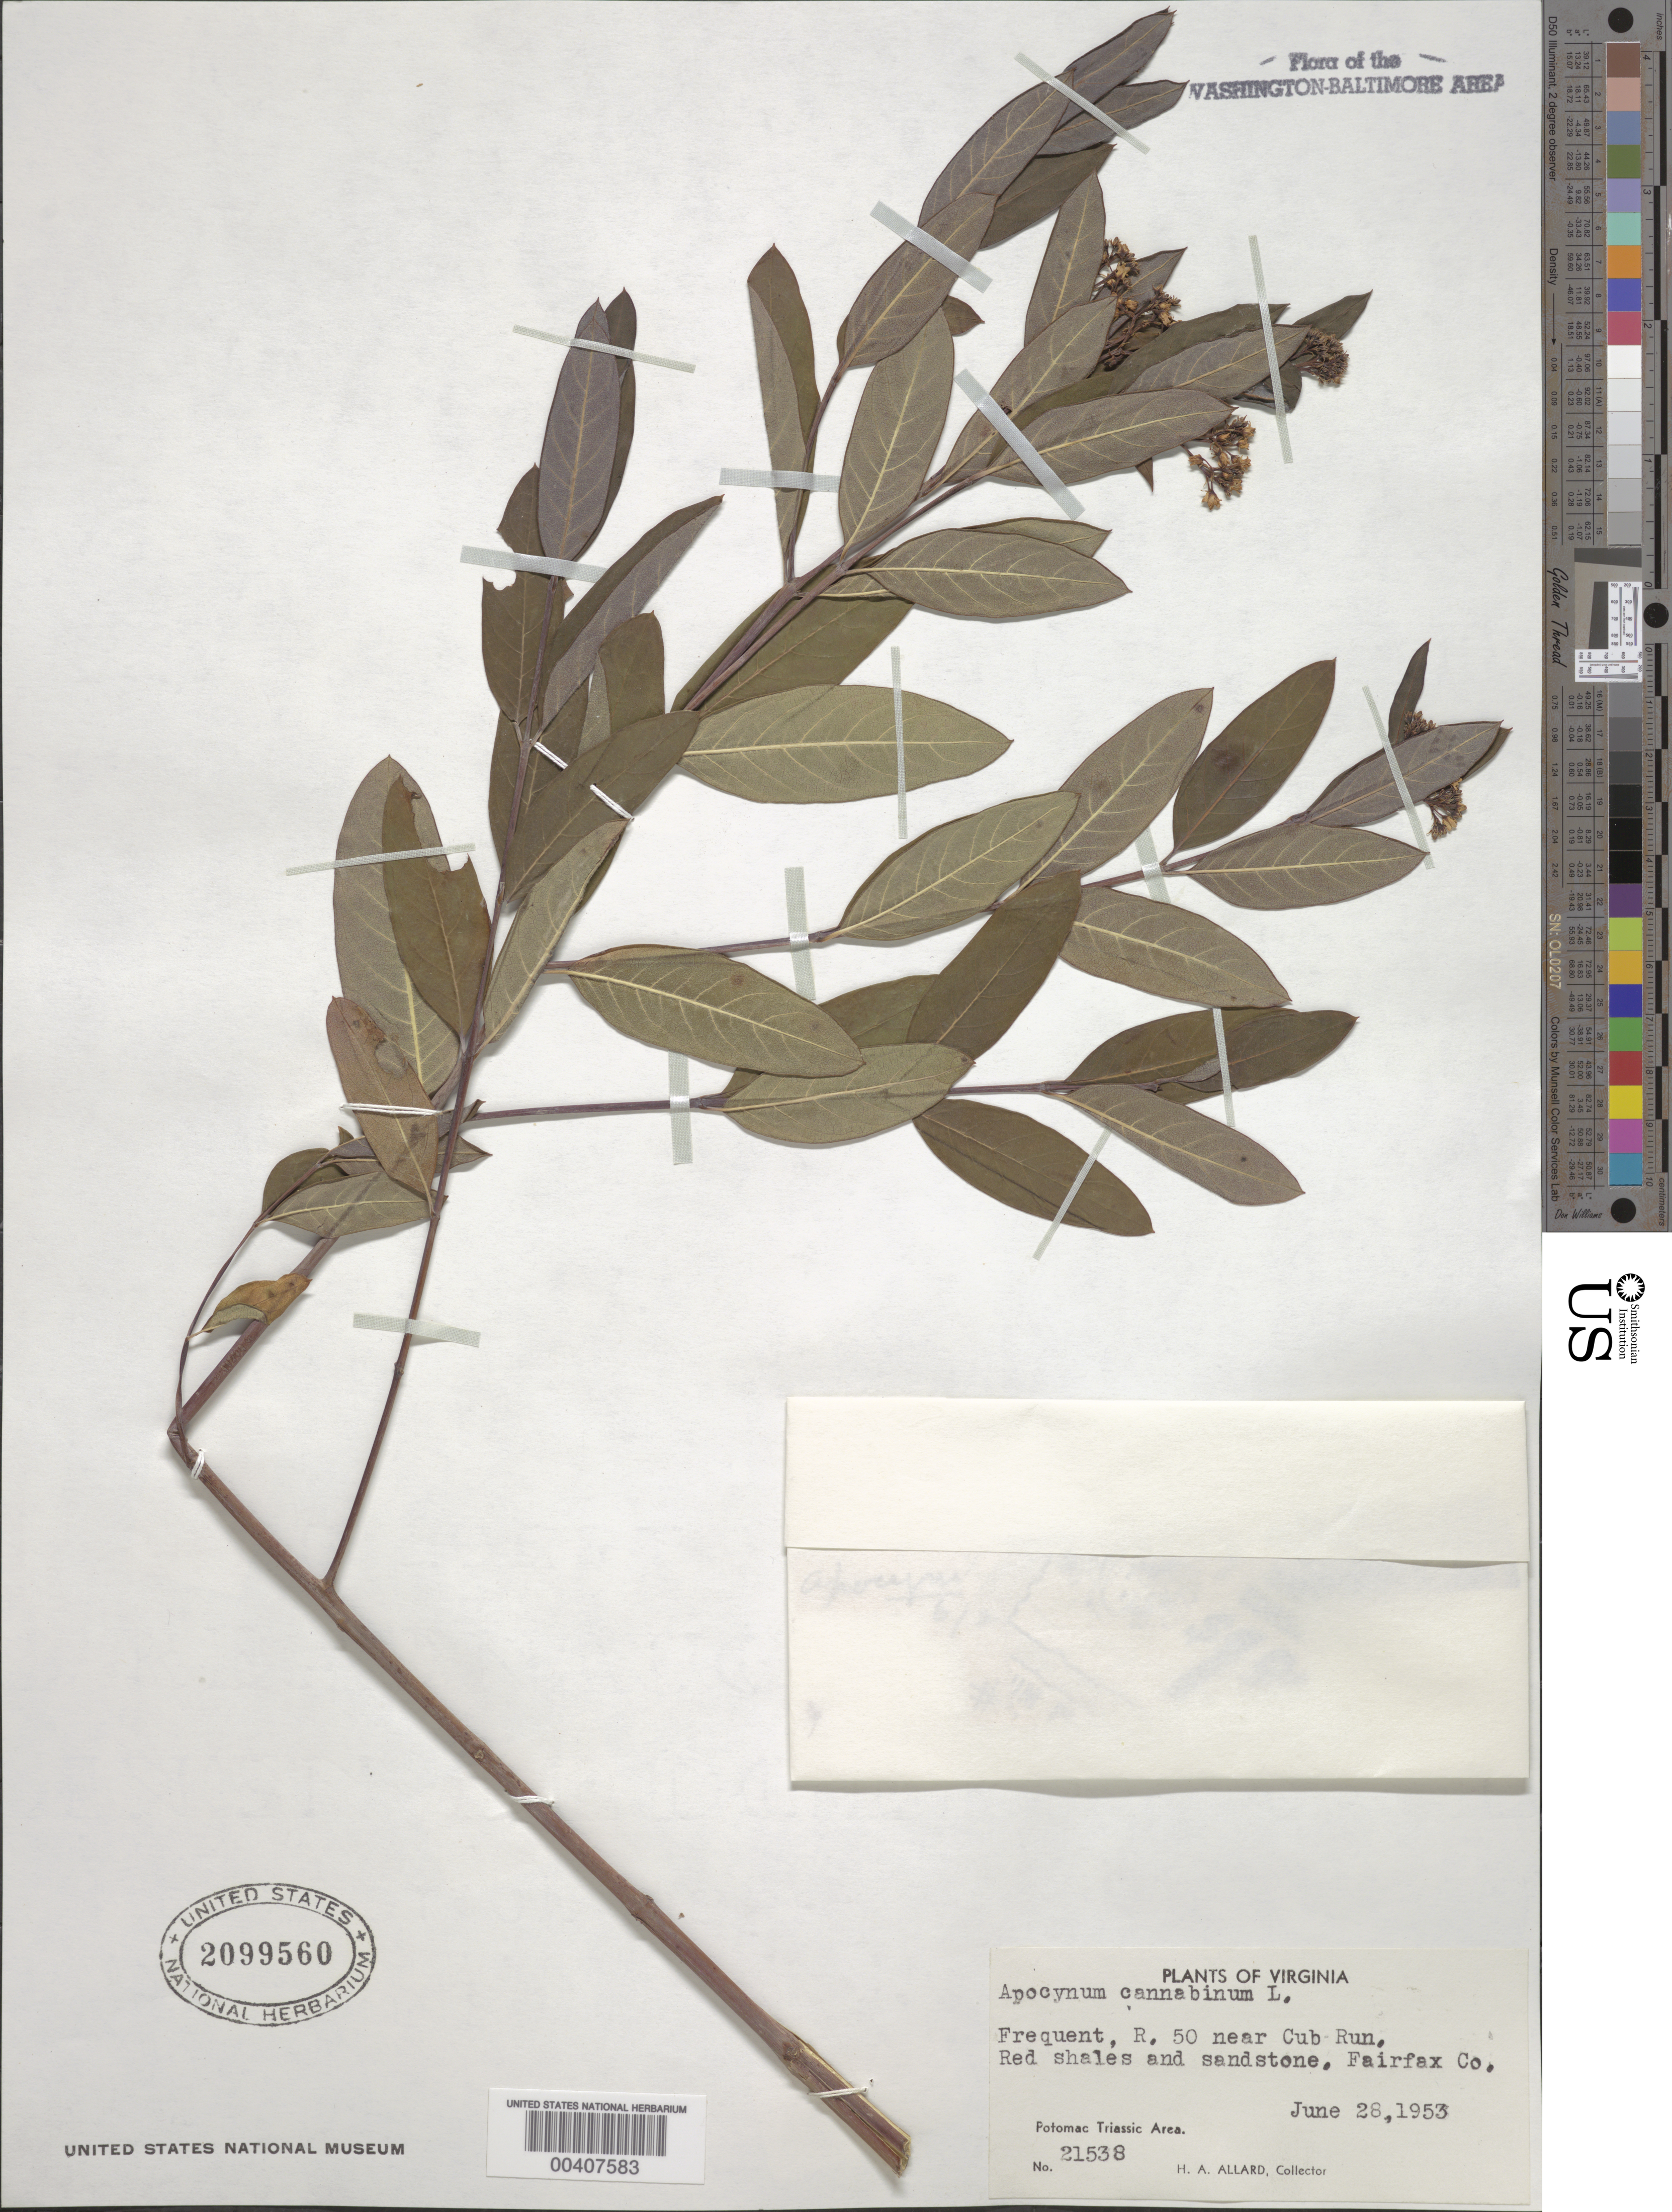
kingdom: Plantae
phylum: Tracheophyta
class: Magnoliopsida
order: Gentianales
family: Apocynaceae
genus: Apocynum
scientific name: Apocynum cannabinum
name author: L.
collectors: H. A. Allard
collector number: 21538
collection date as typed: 28 Jun 1953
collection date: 1953-06-28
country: United States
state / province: Virginia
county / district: Fairfax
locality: Route 50 near Cub Run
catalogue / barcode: US 2099560